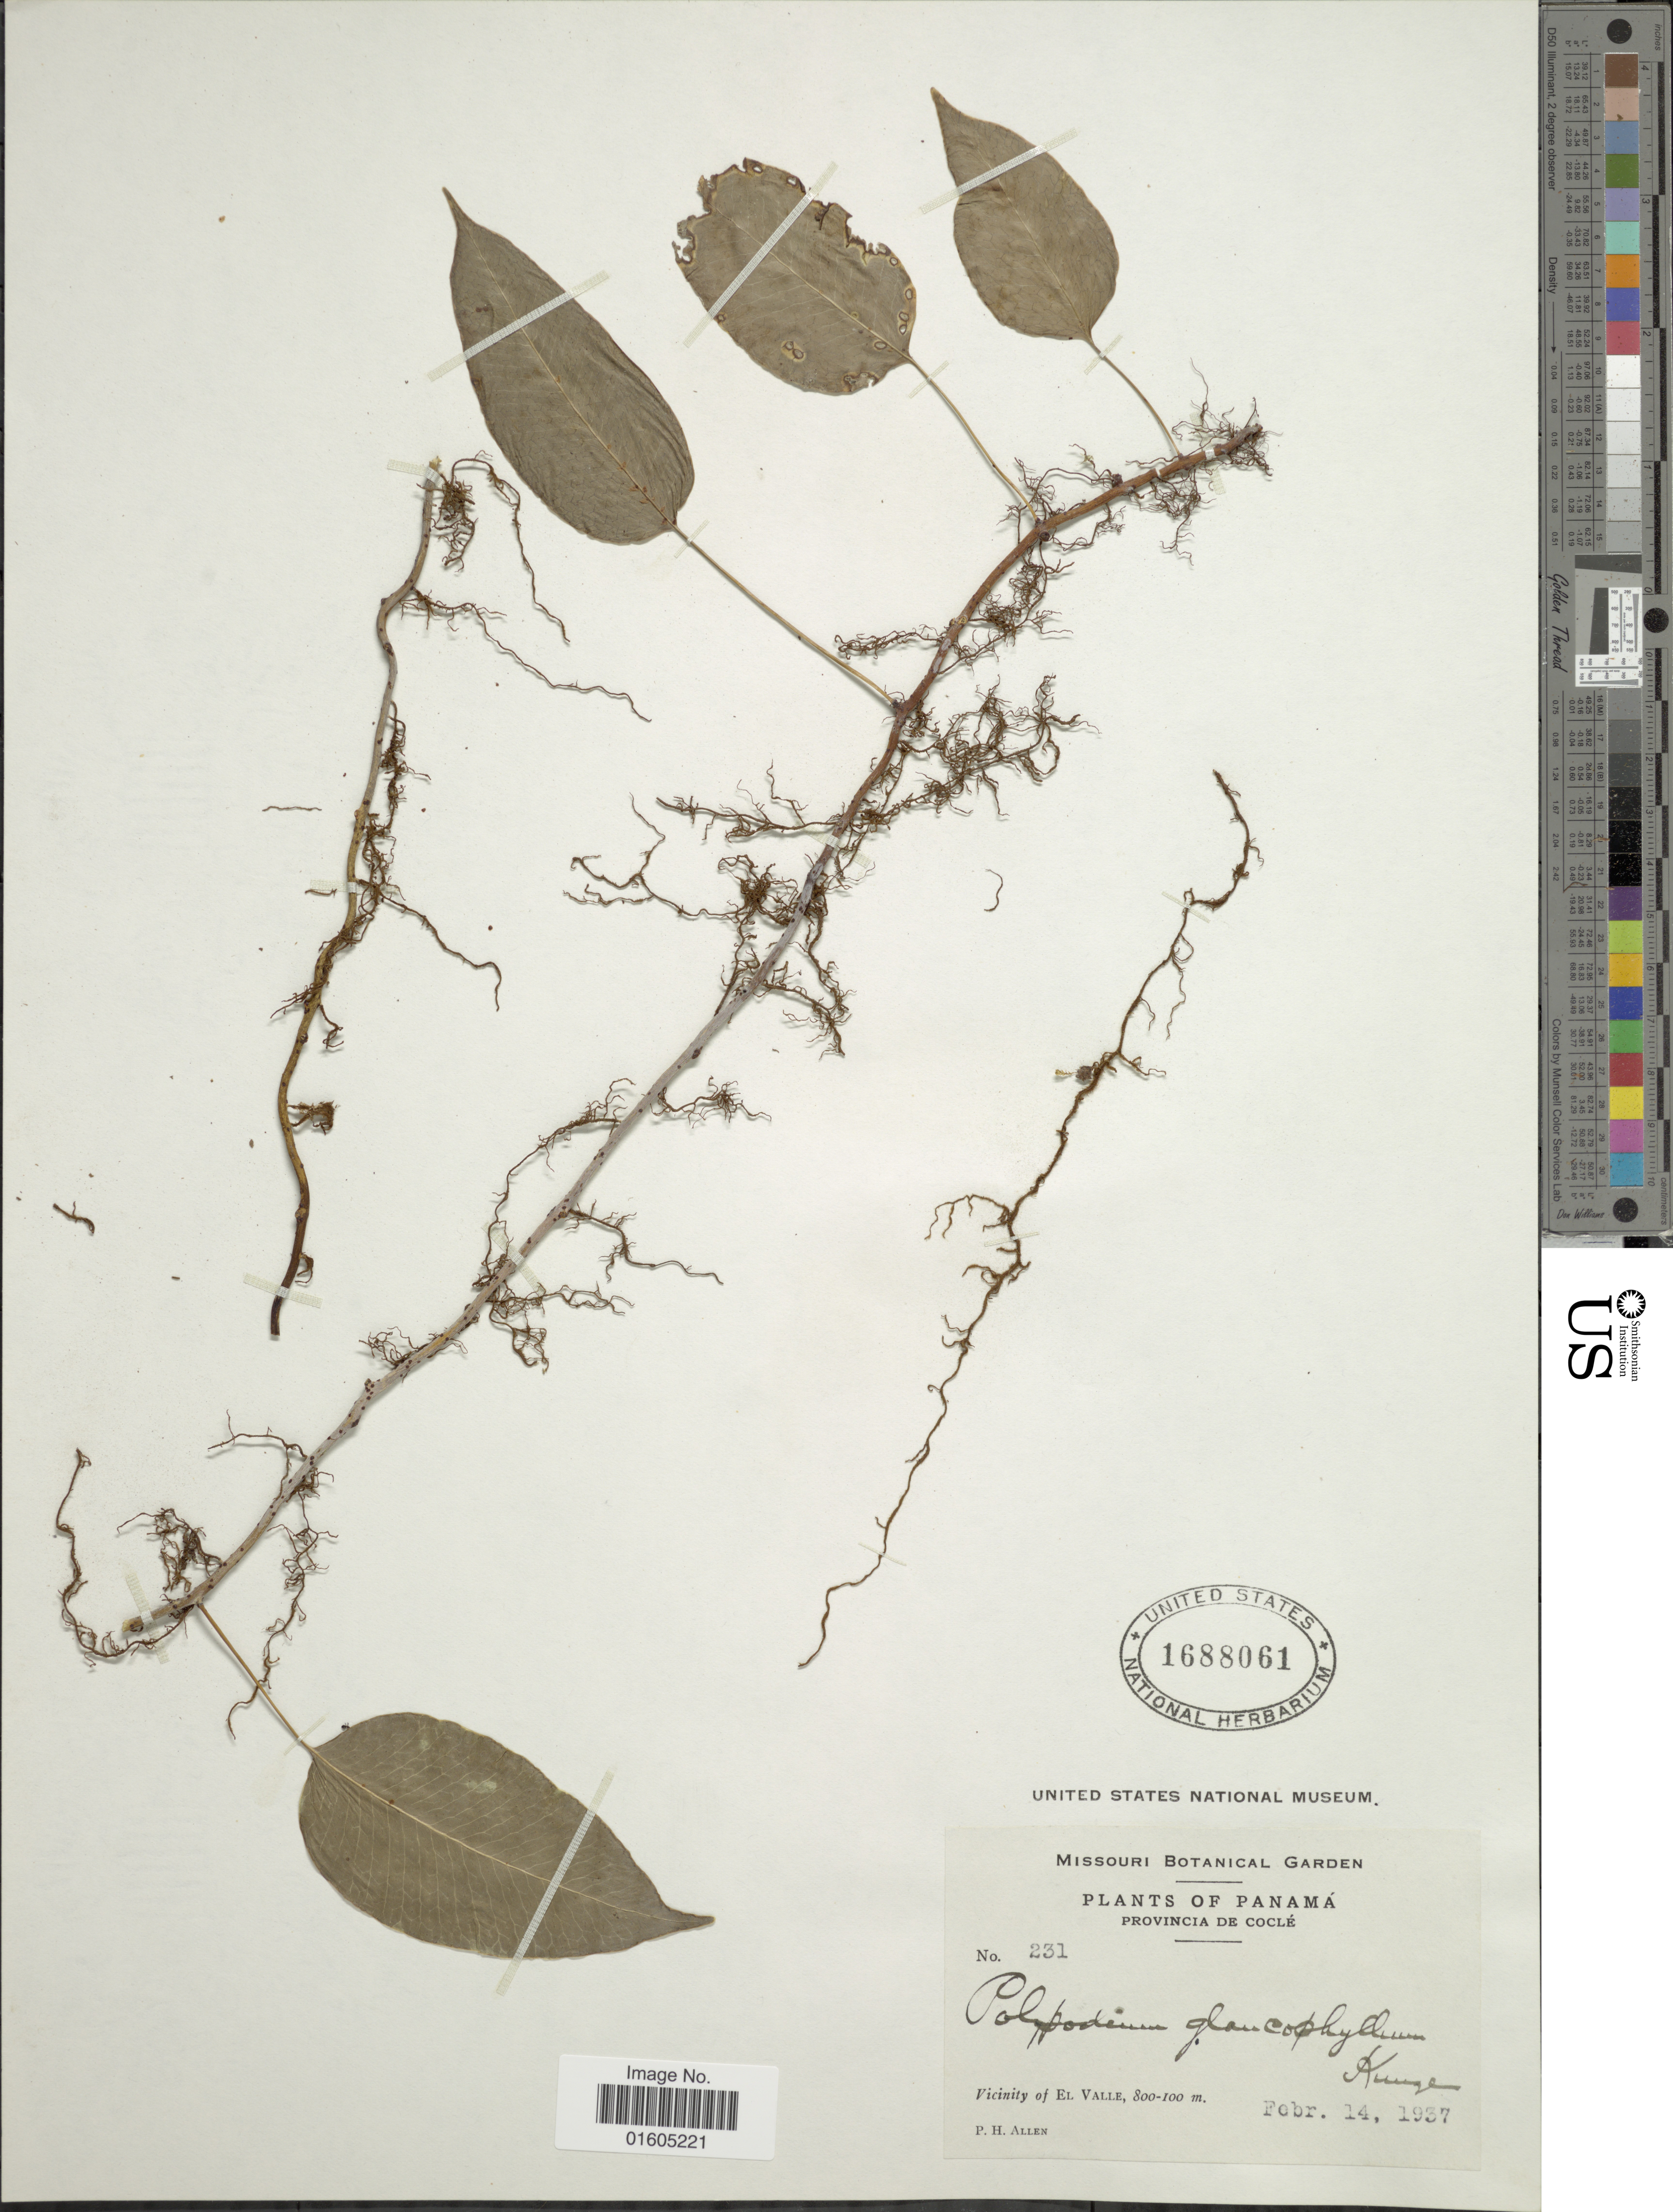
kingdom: Plantae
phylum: Tracheophyta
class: Polypodiopsida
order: Polypodiales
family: Polypodiaceae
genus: Serpocaulon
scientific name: Serpocaulon levigatum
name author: (Cav.) A.R. Sm.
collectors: P. H. Allen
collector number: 231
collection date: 1937-02-14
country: Panama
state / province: Coclé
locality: Panama. Provincia de Cocle. Vicinity of El Valle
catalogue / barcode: US 1688061